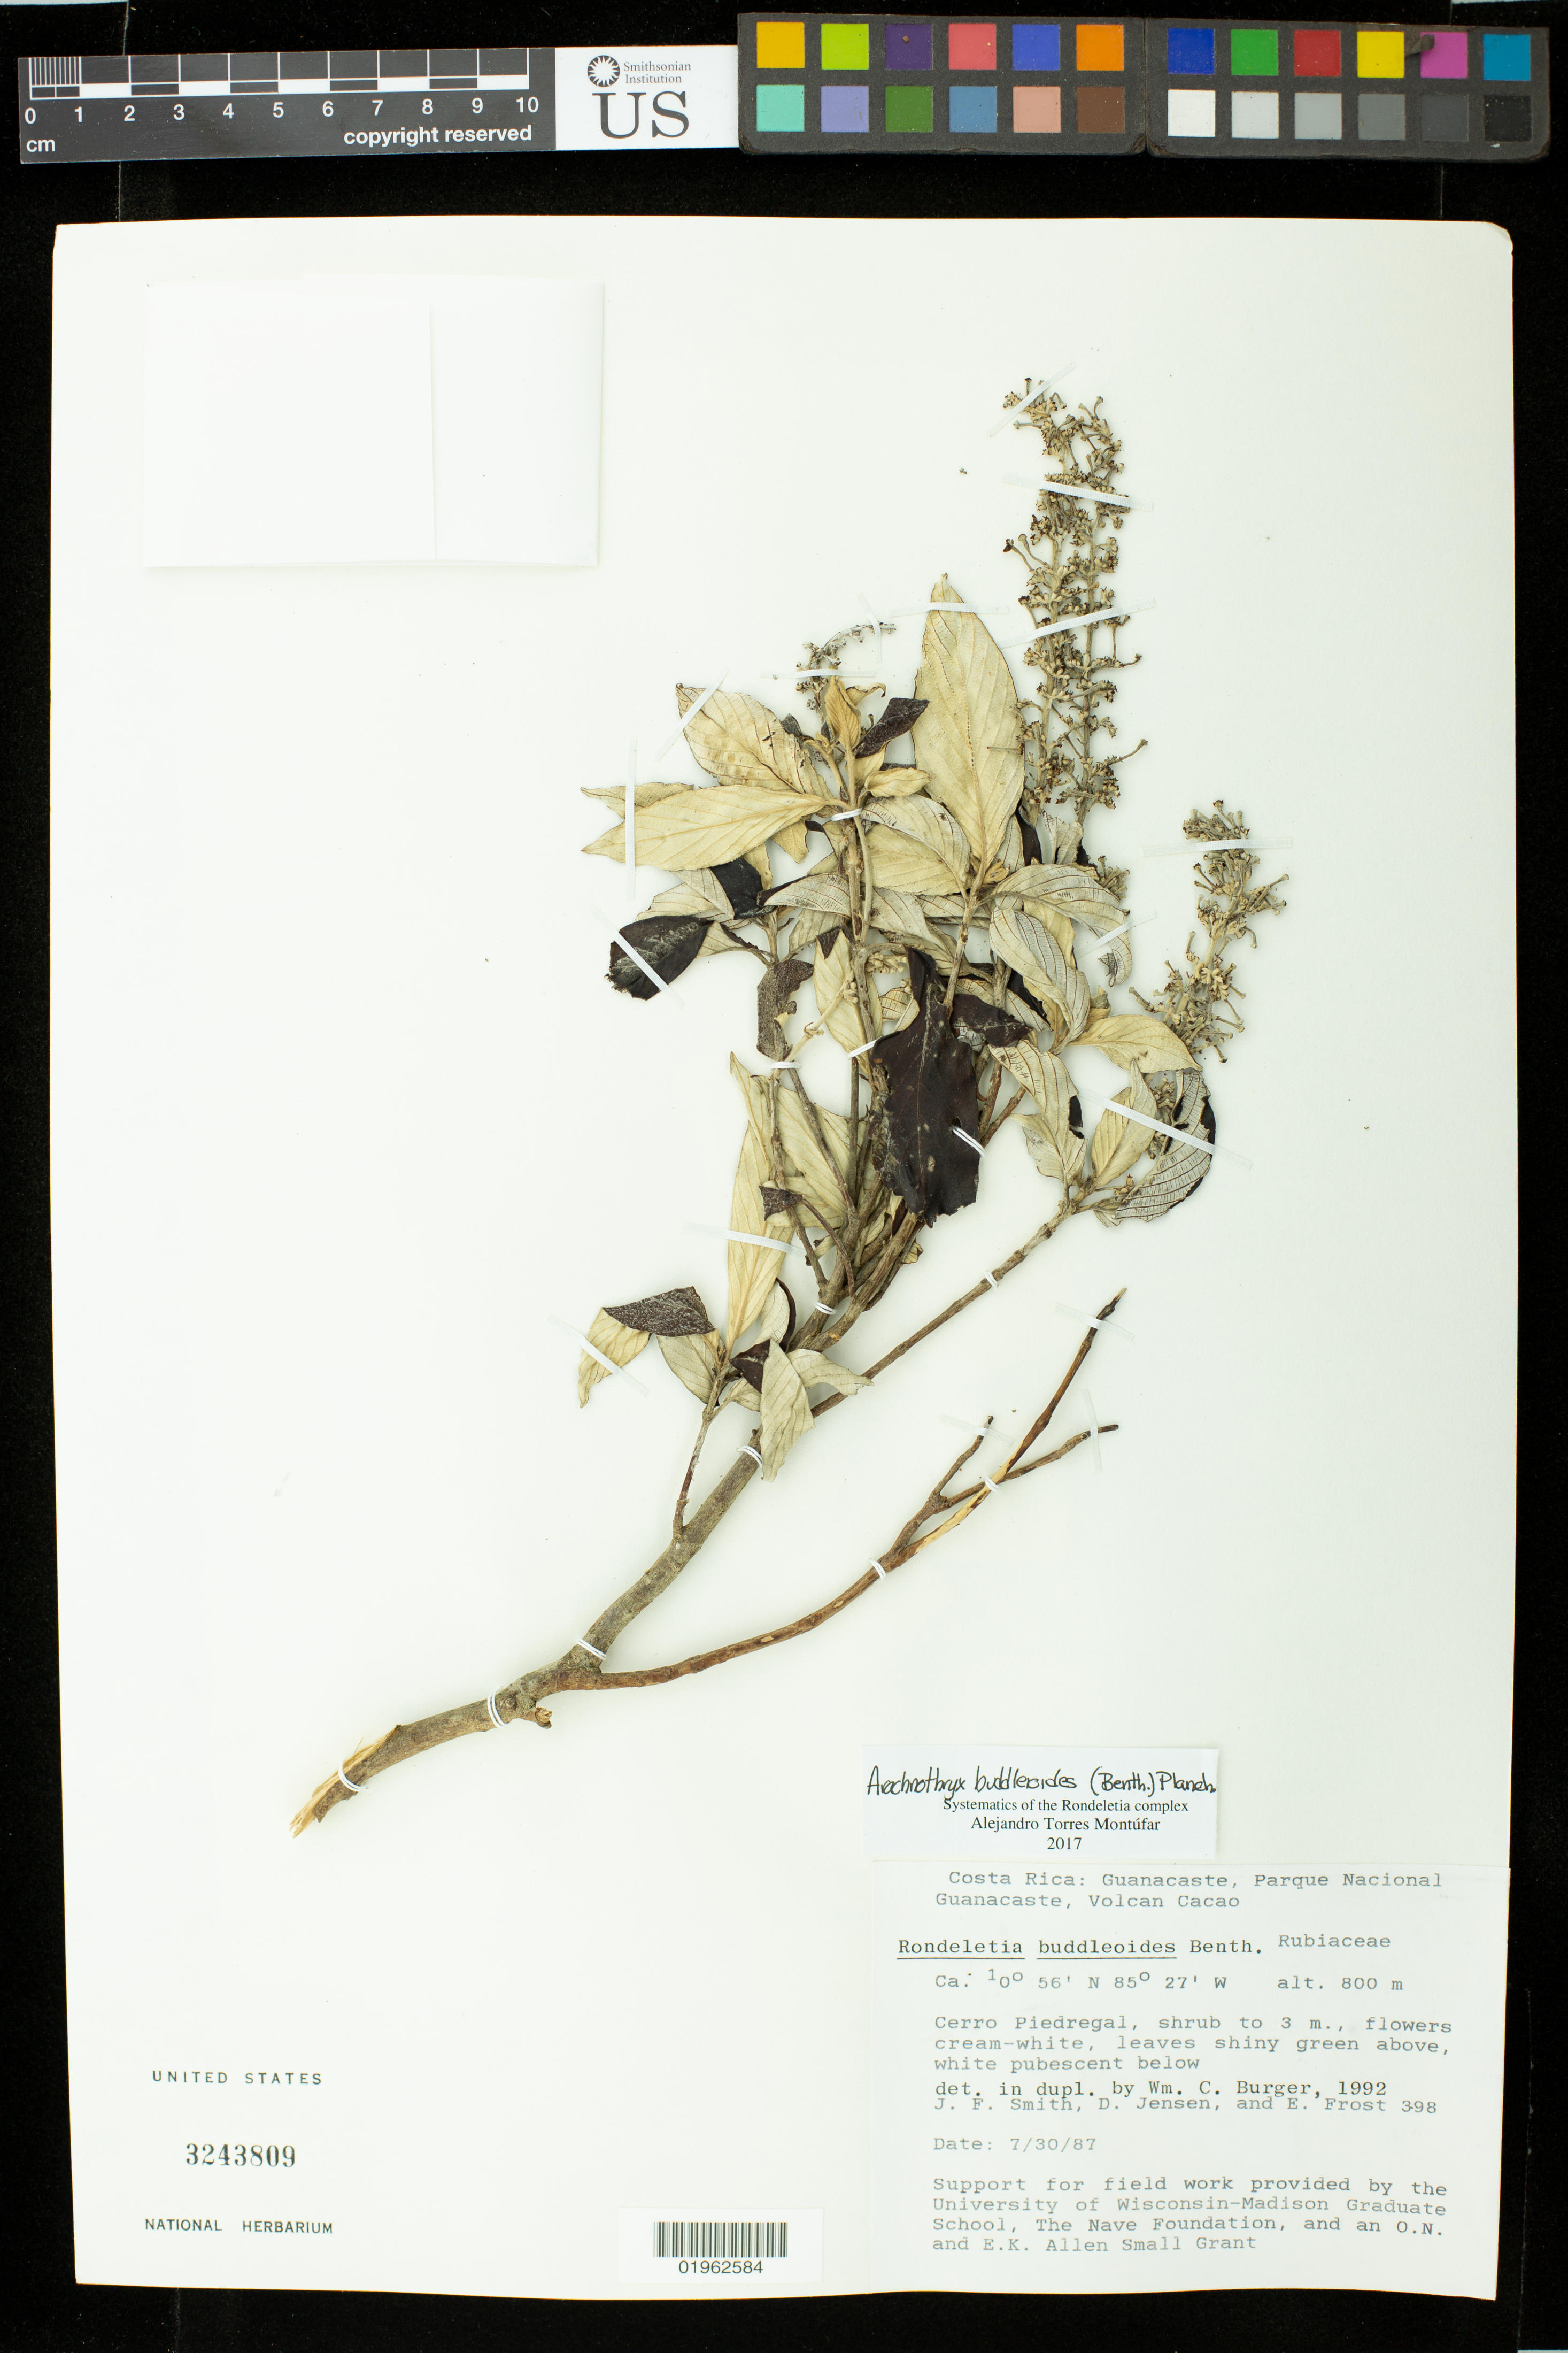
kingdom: Plantae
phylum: Tracheophyta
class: Magnoliopsida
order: Gentianales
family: Rubiaceae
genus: Arachnothryx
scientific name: Arachnothryx buddleioides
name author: (Benth.) Planch.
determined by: Torres Montufar, J. A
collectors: J. Smith, D. Jensen & E. Frost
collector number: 398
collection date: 1987-07-30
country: Costa Rica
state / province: Guanacaste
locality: Parque Nacional Guanacaste,Volcan Cacao. Cerro Piedregal.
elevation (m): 800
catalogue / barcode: US 3243809